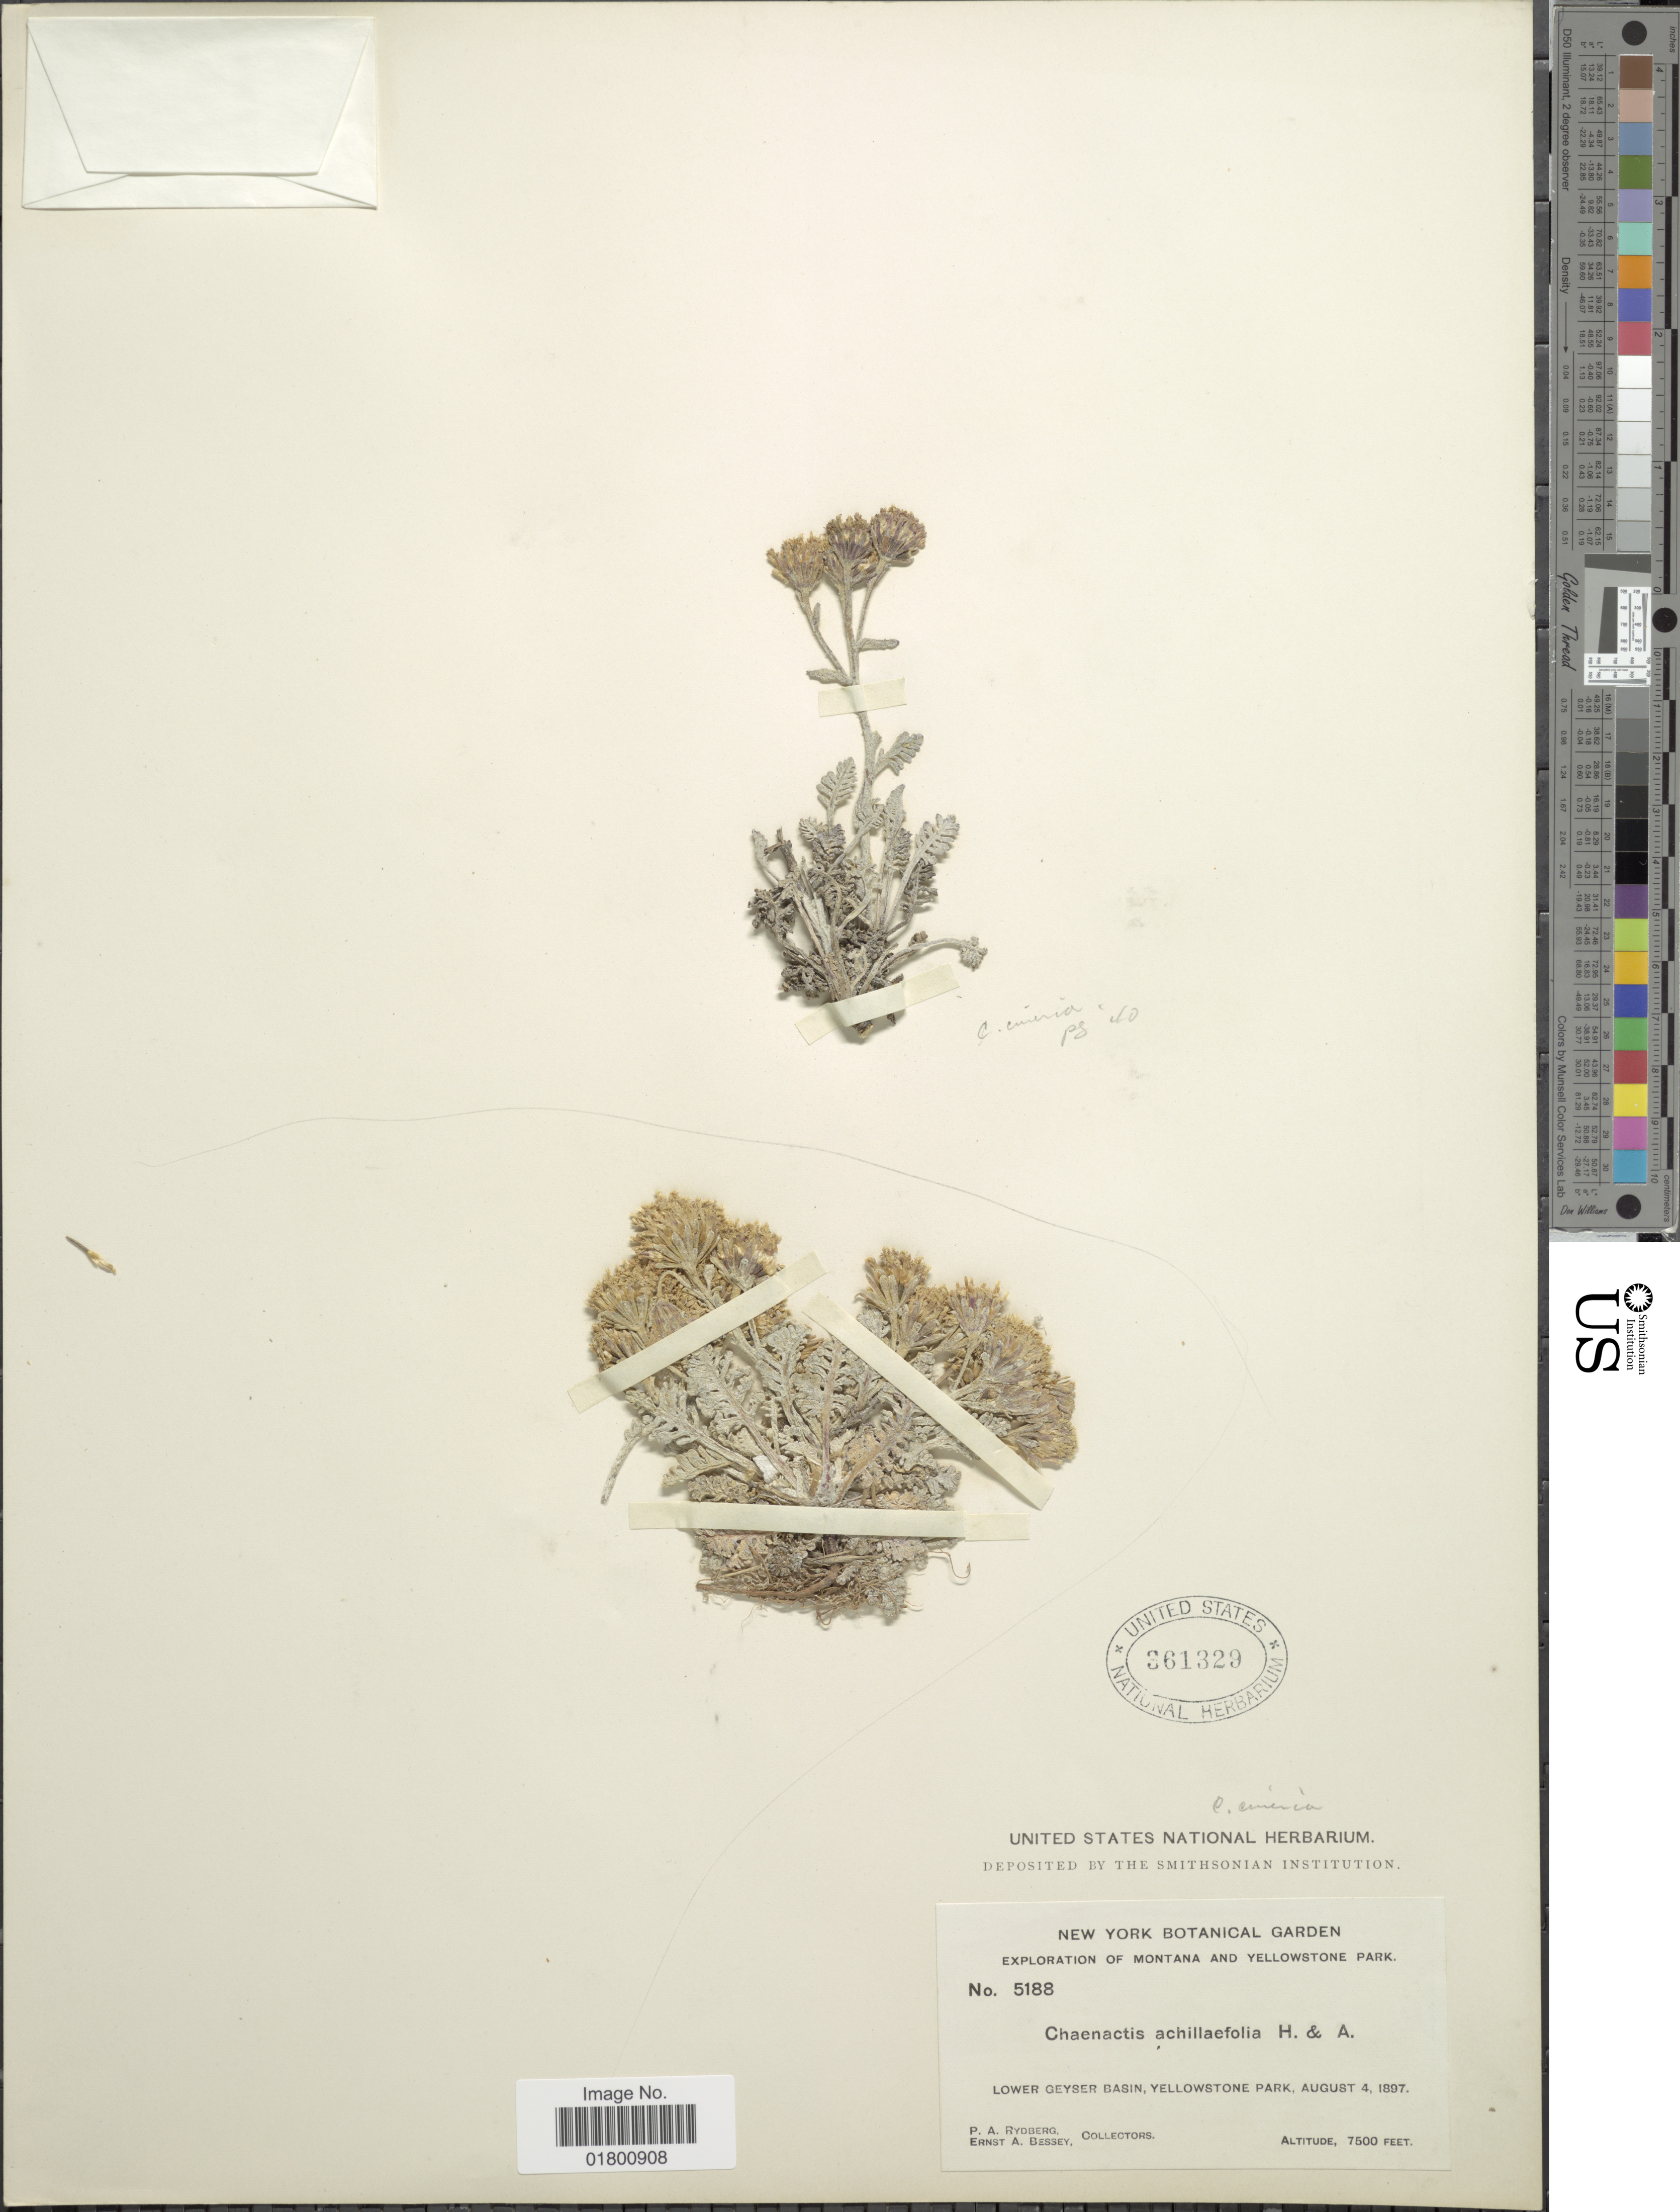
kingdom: Plantae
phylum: Tracheophyta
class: Magnoliopsida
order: Asterales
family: Asteraceae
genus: Chaenactis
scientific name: Chaenactis cinerea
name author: Stockw.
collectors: P. A. Rydberg & E. A. Bessey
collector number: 5188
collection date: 1897-08-04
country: United States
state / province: Montana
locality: Montana and Yellowstone Park, Lower Geyser Basin, Yellowstone Park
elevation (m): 2286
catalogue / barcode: US 361329